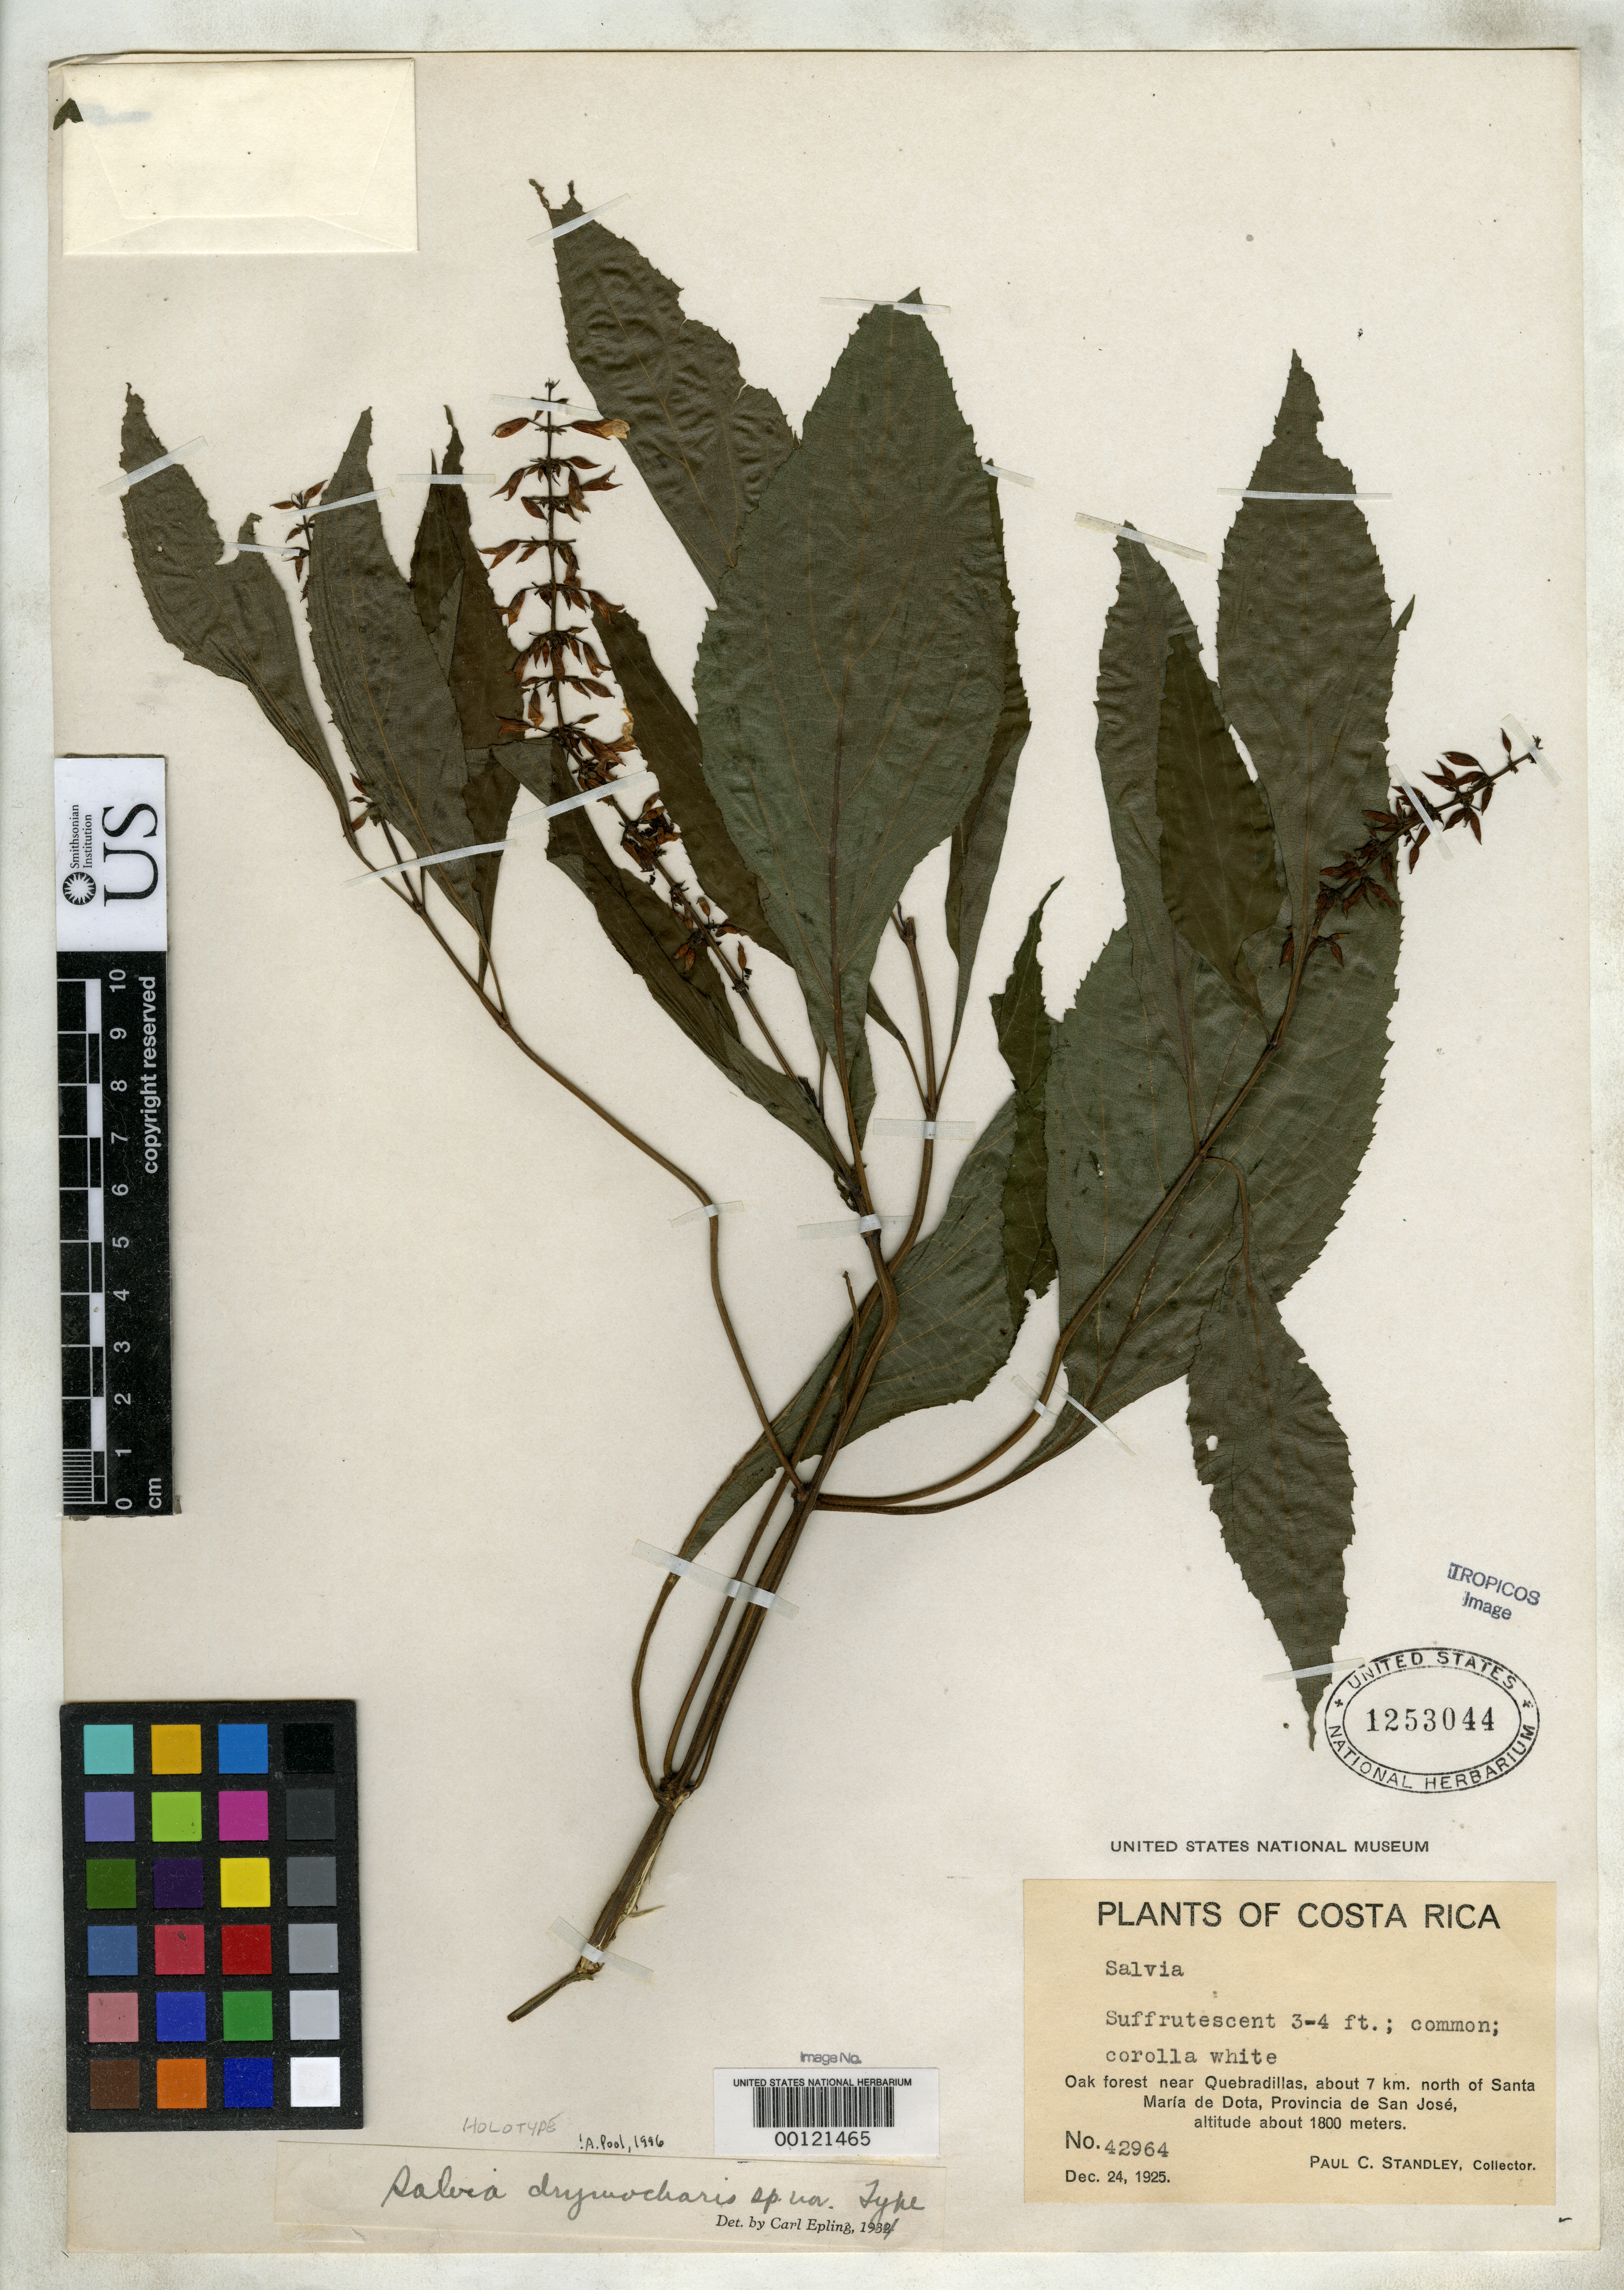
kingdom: Plantae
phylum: Tracheophyta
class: Magnoliopsida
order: Lamiales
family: Lamiaceae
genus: Salvia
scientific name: Salvia drymocharis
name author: Epling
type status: Holotype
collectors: P. C. Standley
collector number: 42964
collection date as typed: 24 Dec 1925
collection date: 1925-12-24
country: Costa Rica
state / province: San José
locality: Near Quebradillas, ca. 7 km N of Santa Maria de Dota.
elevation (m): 1800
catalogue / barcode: US 1253044